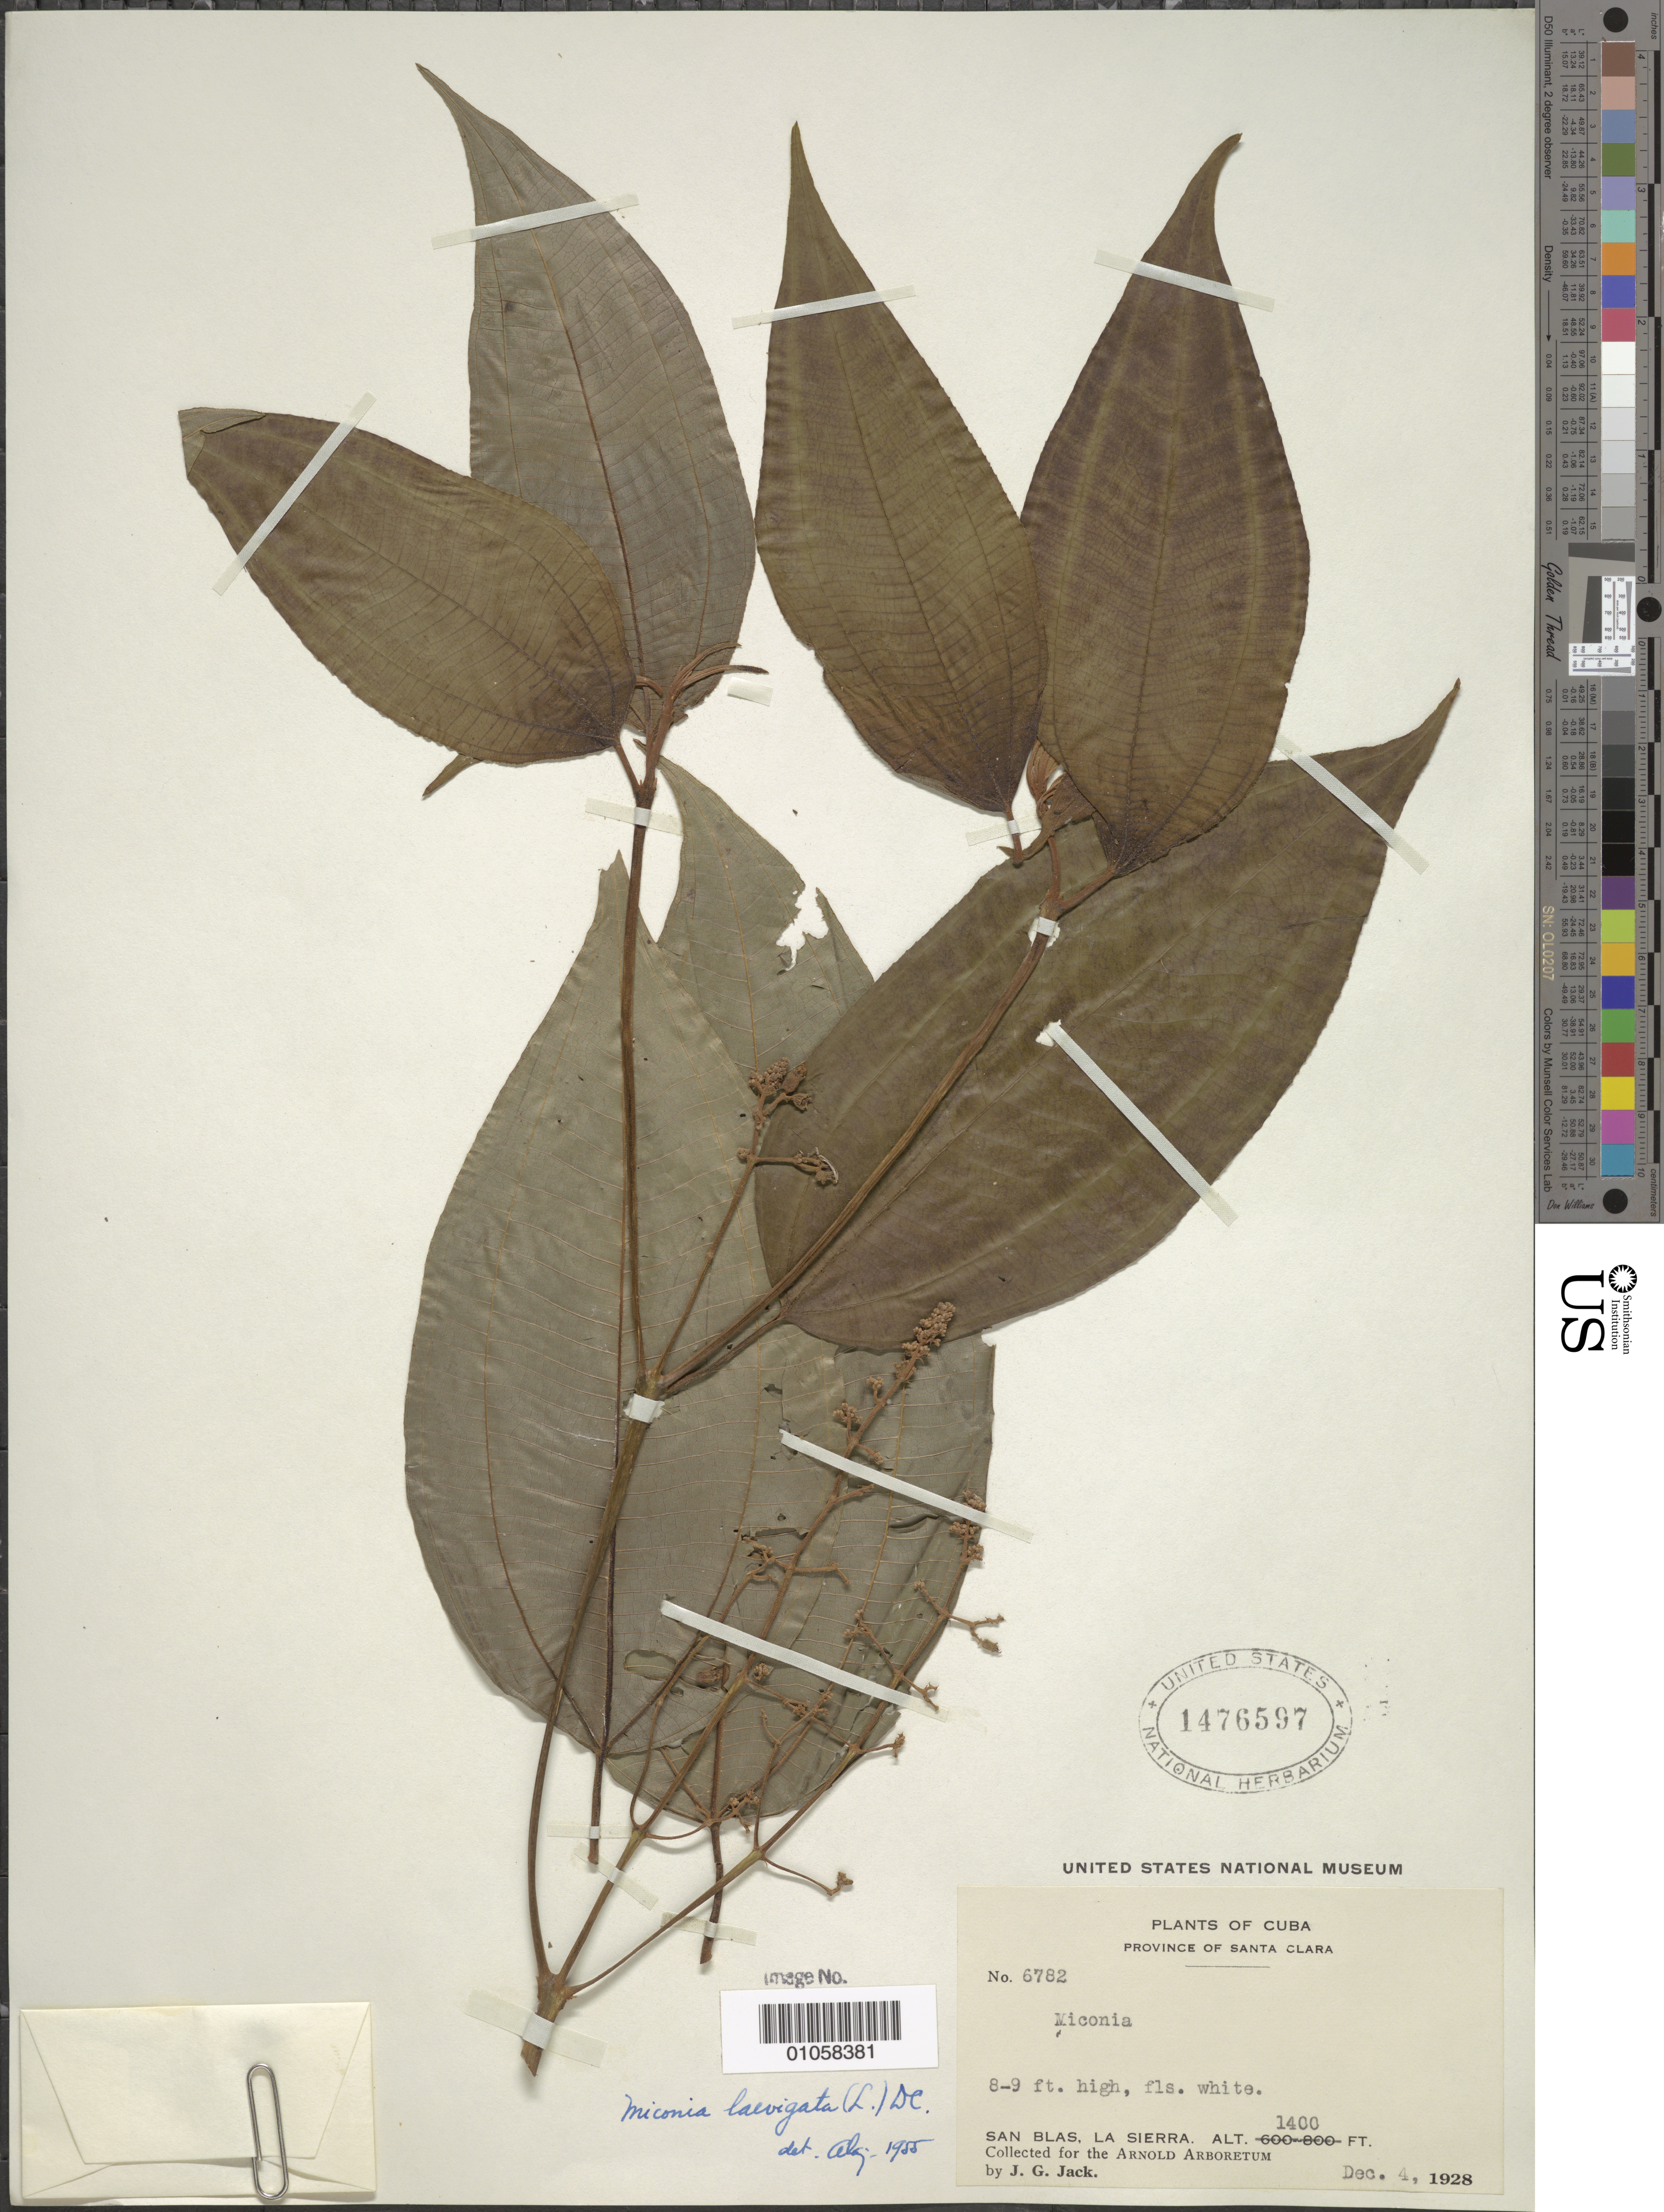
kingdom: Plantae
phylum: Tracheophyta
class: Magnoliopsida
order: Myrtales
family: Melastomataceae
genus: Miconia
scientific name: Miconia laevigata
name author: (L.) D. Don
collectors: J. G. Jack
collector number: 6782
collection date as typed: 04 Dec 1928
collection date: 1928-12-04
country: Cuba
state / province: Santa Clara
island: Cuba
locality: San Blas, La Sierra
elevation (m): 427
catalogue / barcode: US 1476597